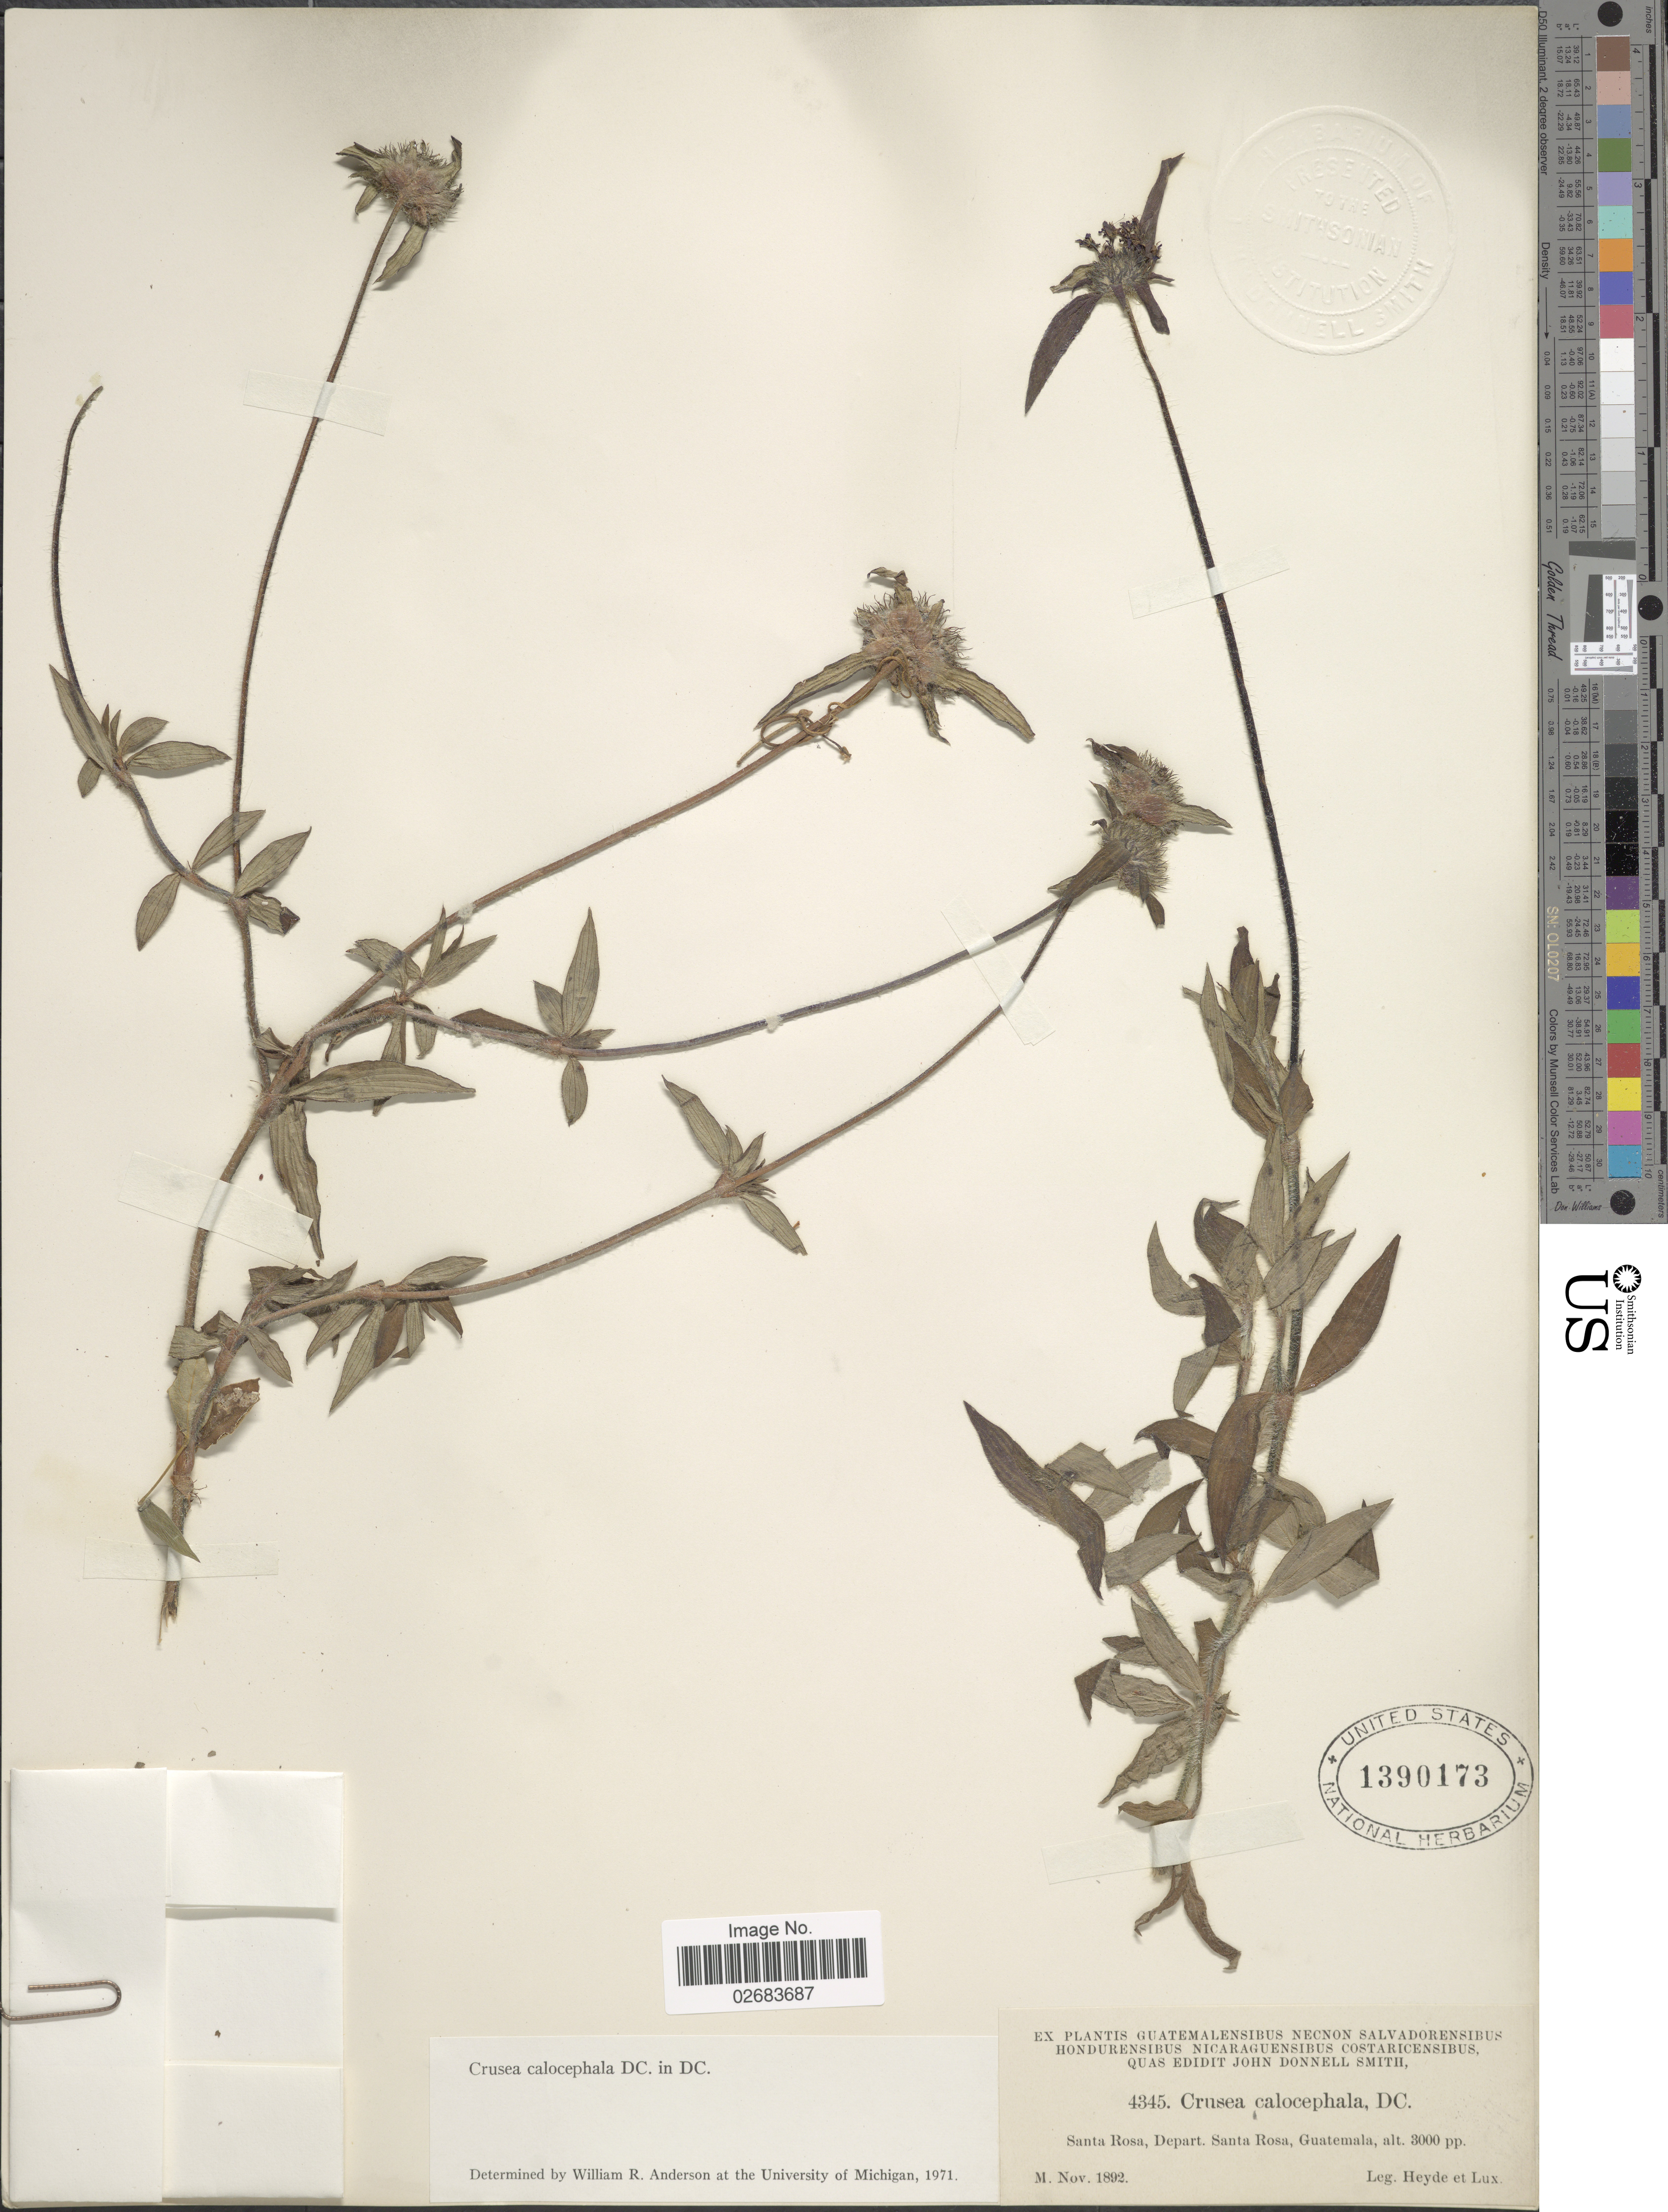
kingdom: Plantae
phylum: Tracheophyta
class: Magnoliopsida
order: Gentianales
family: Rubiaceae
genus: Crusea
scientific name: Crusea calocephala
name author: DC.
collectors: Heyde & Lux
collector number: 4345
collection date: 1892-11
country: Guatemala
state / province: Santa Rosa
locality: Santa Rosa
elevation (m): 914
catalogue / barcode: US 1390173